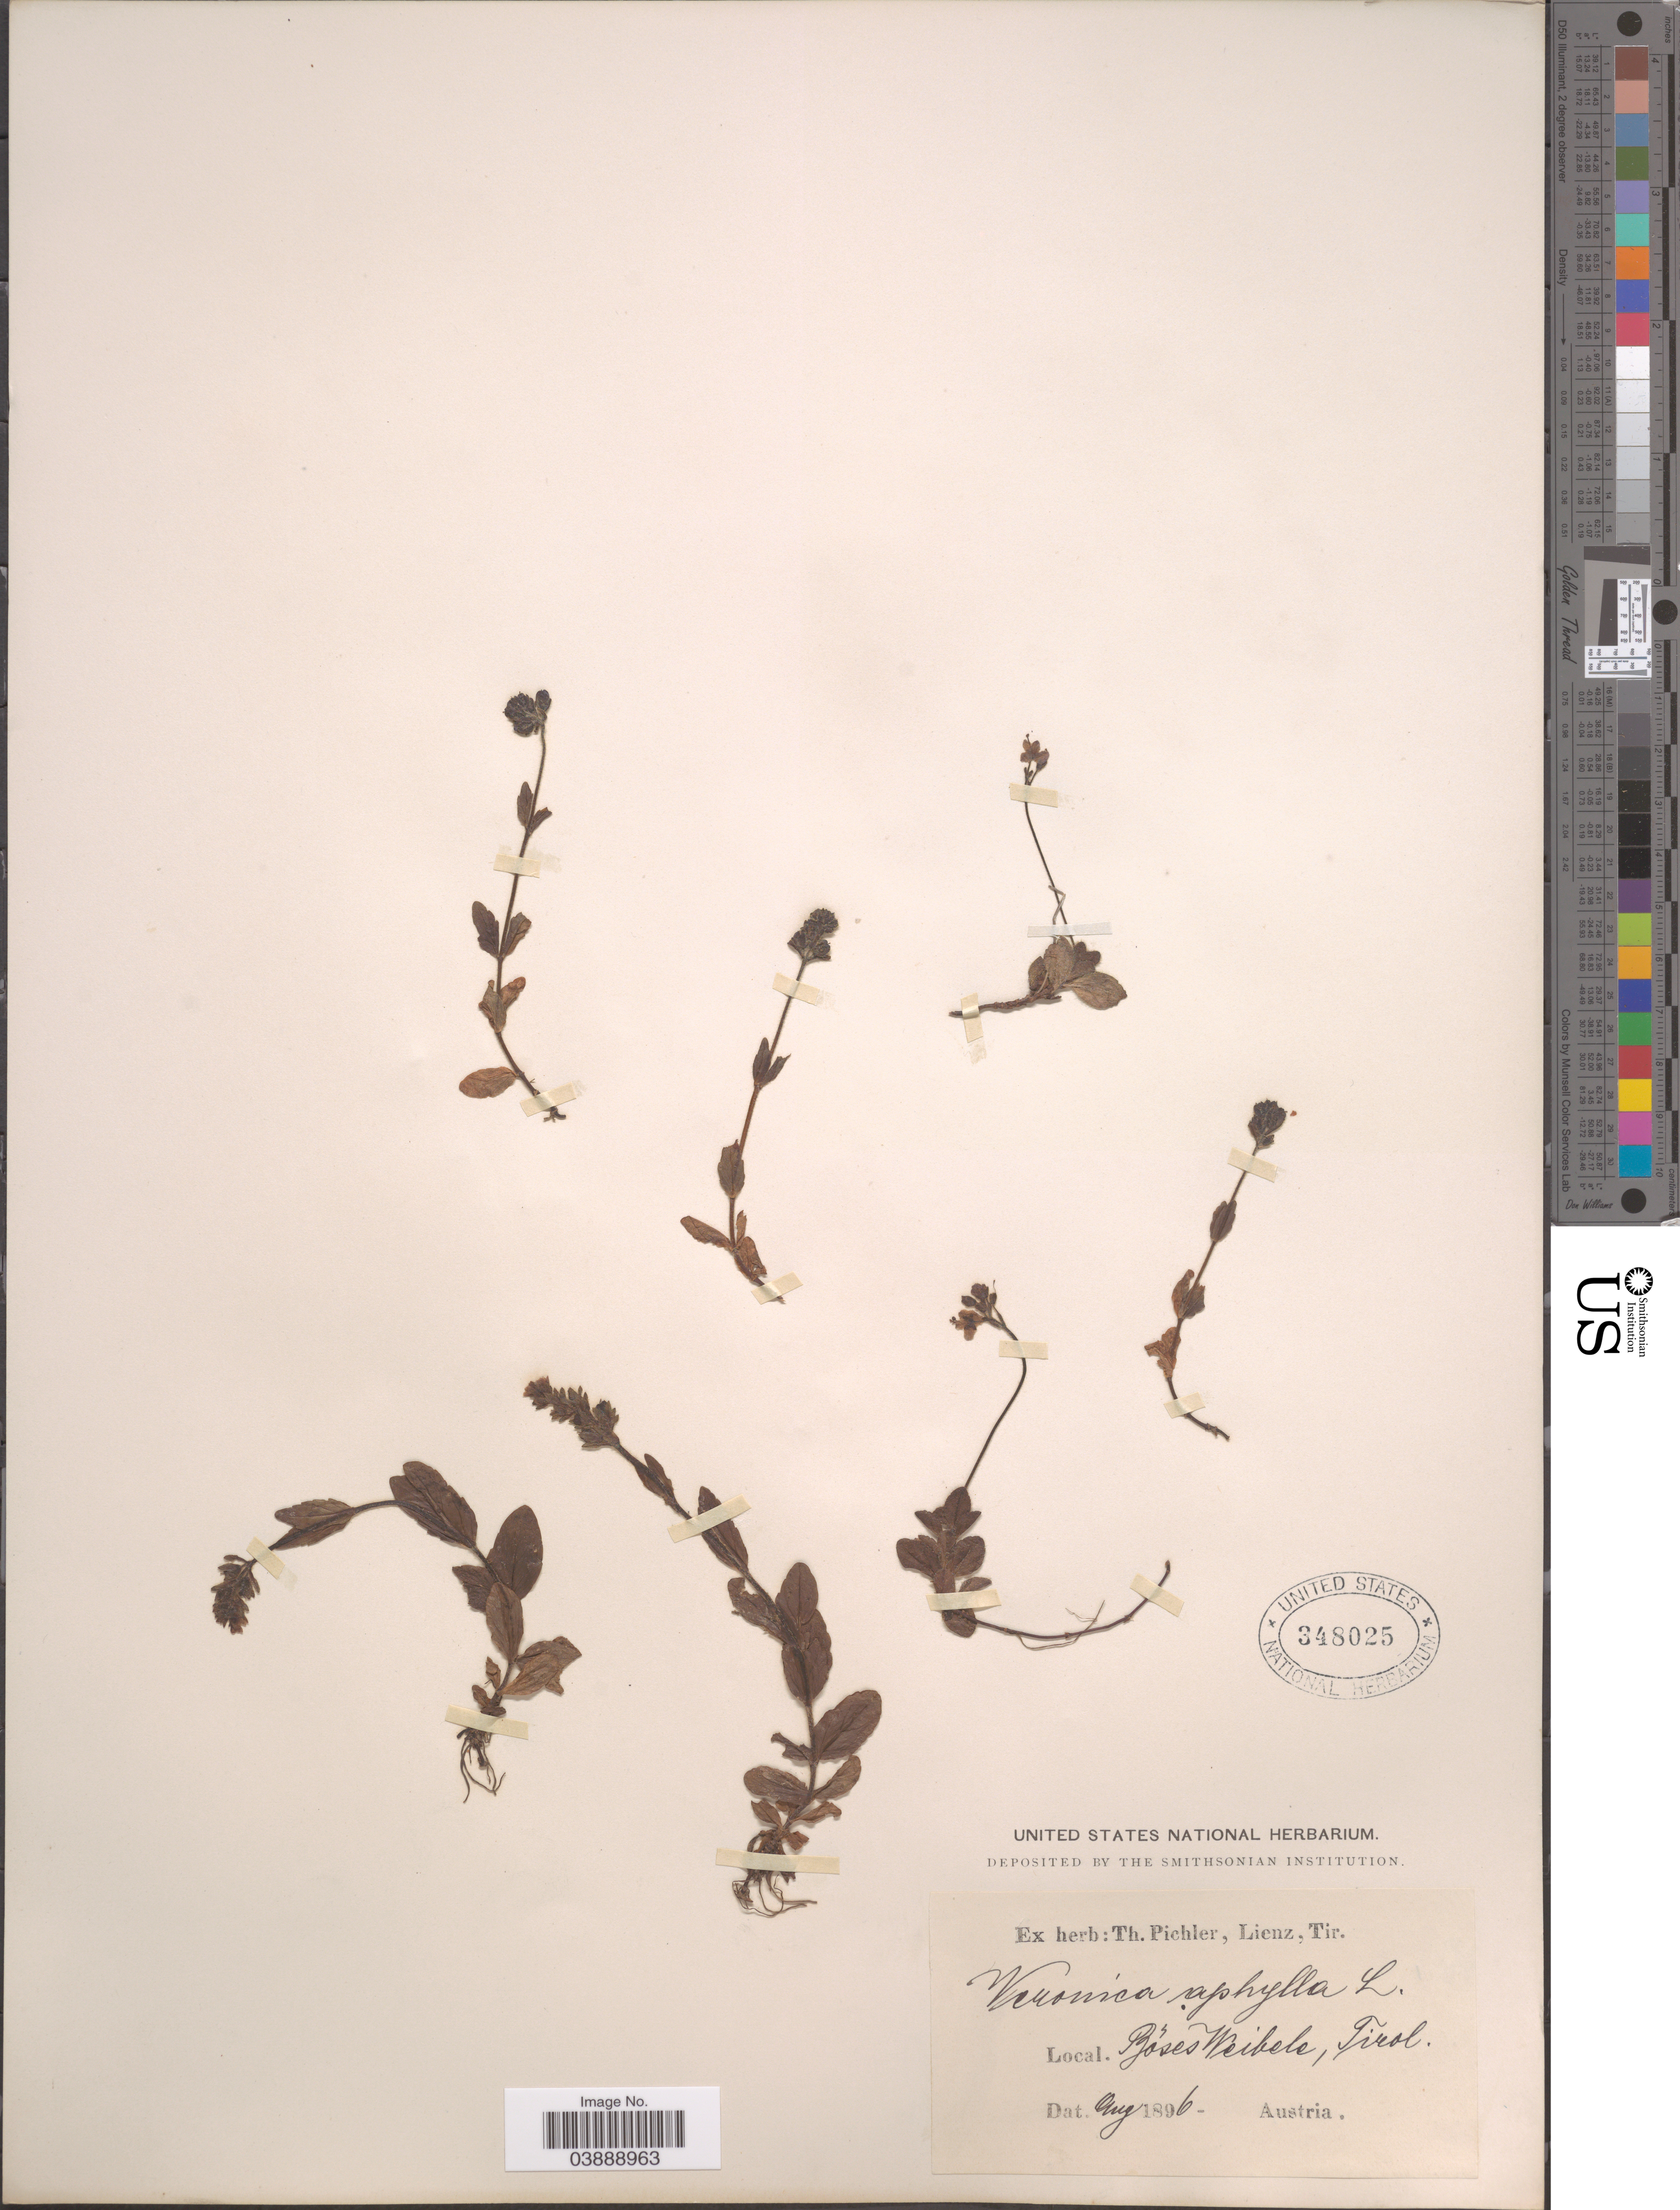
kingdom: Plantae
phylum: Tracheophyta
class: Magnoliopsida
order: Lamiales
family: Plantaginaceae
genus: Veronica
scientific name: Veronica aphylla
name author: L.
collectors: ex herb. T. Pichler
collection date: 1896-08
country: Austria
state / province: Tirol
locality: Róses Weibele.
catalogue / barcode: US 348025